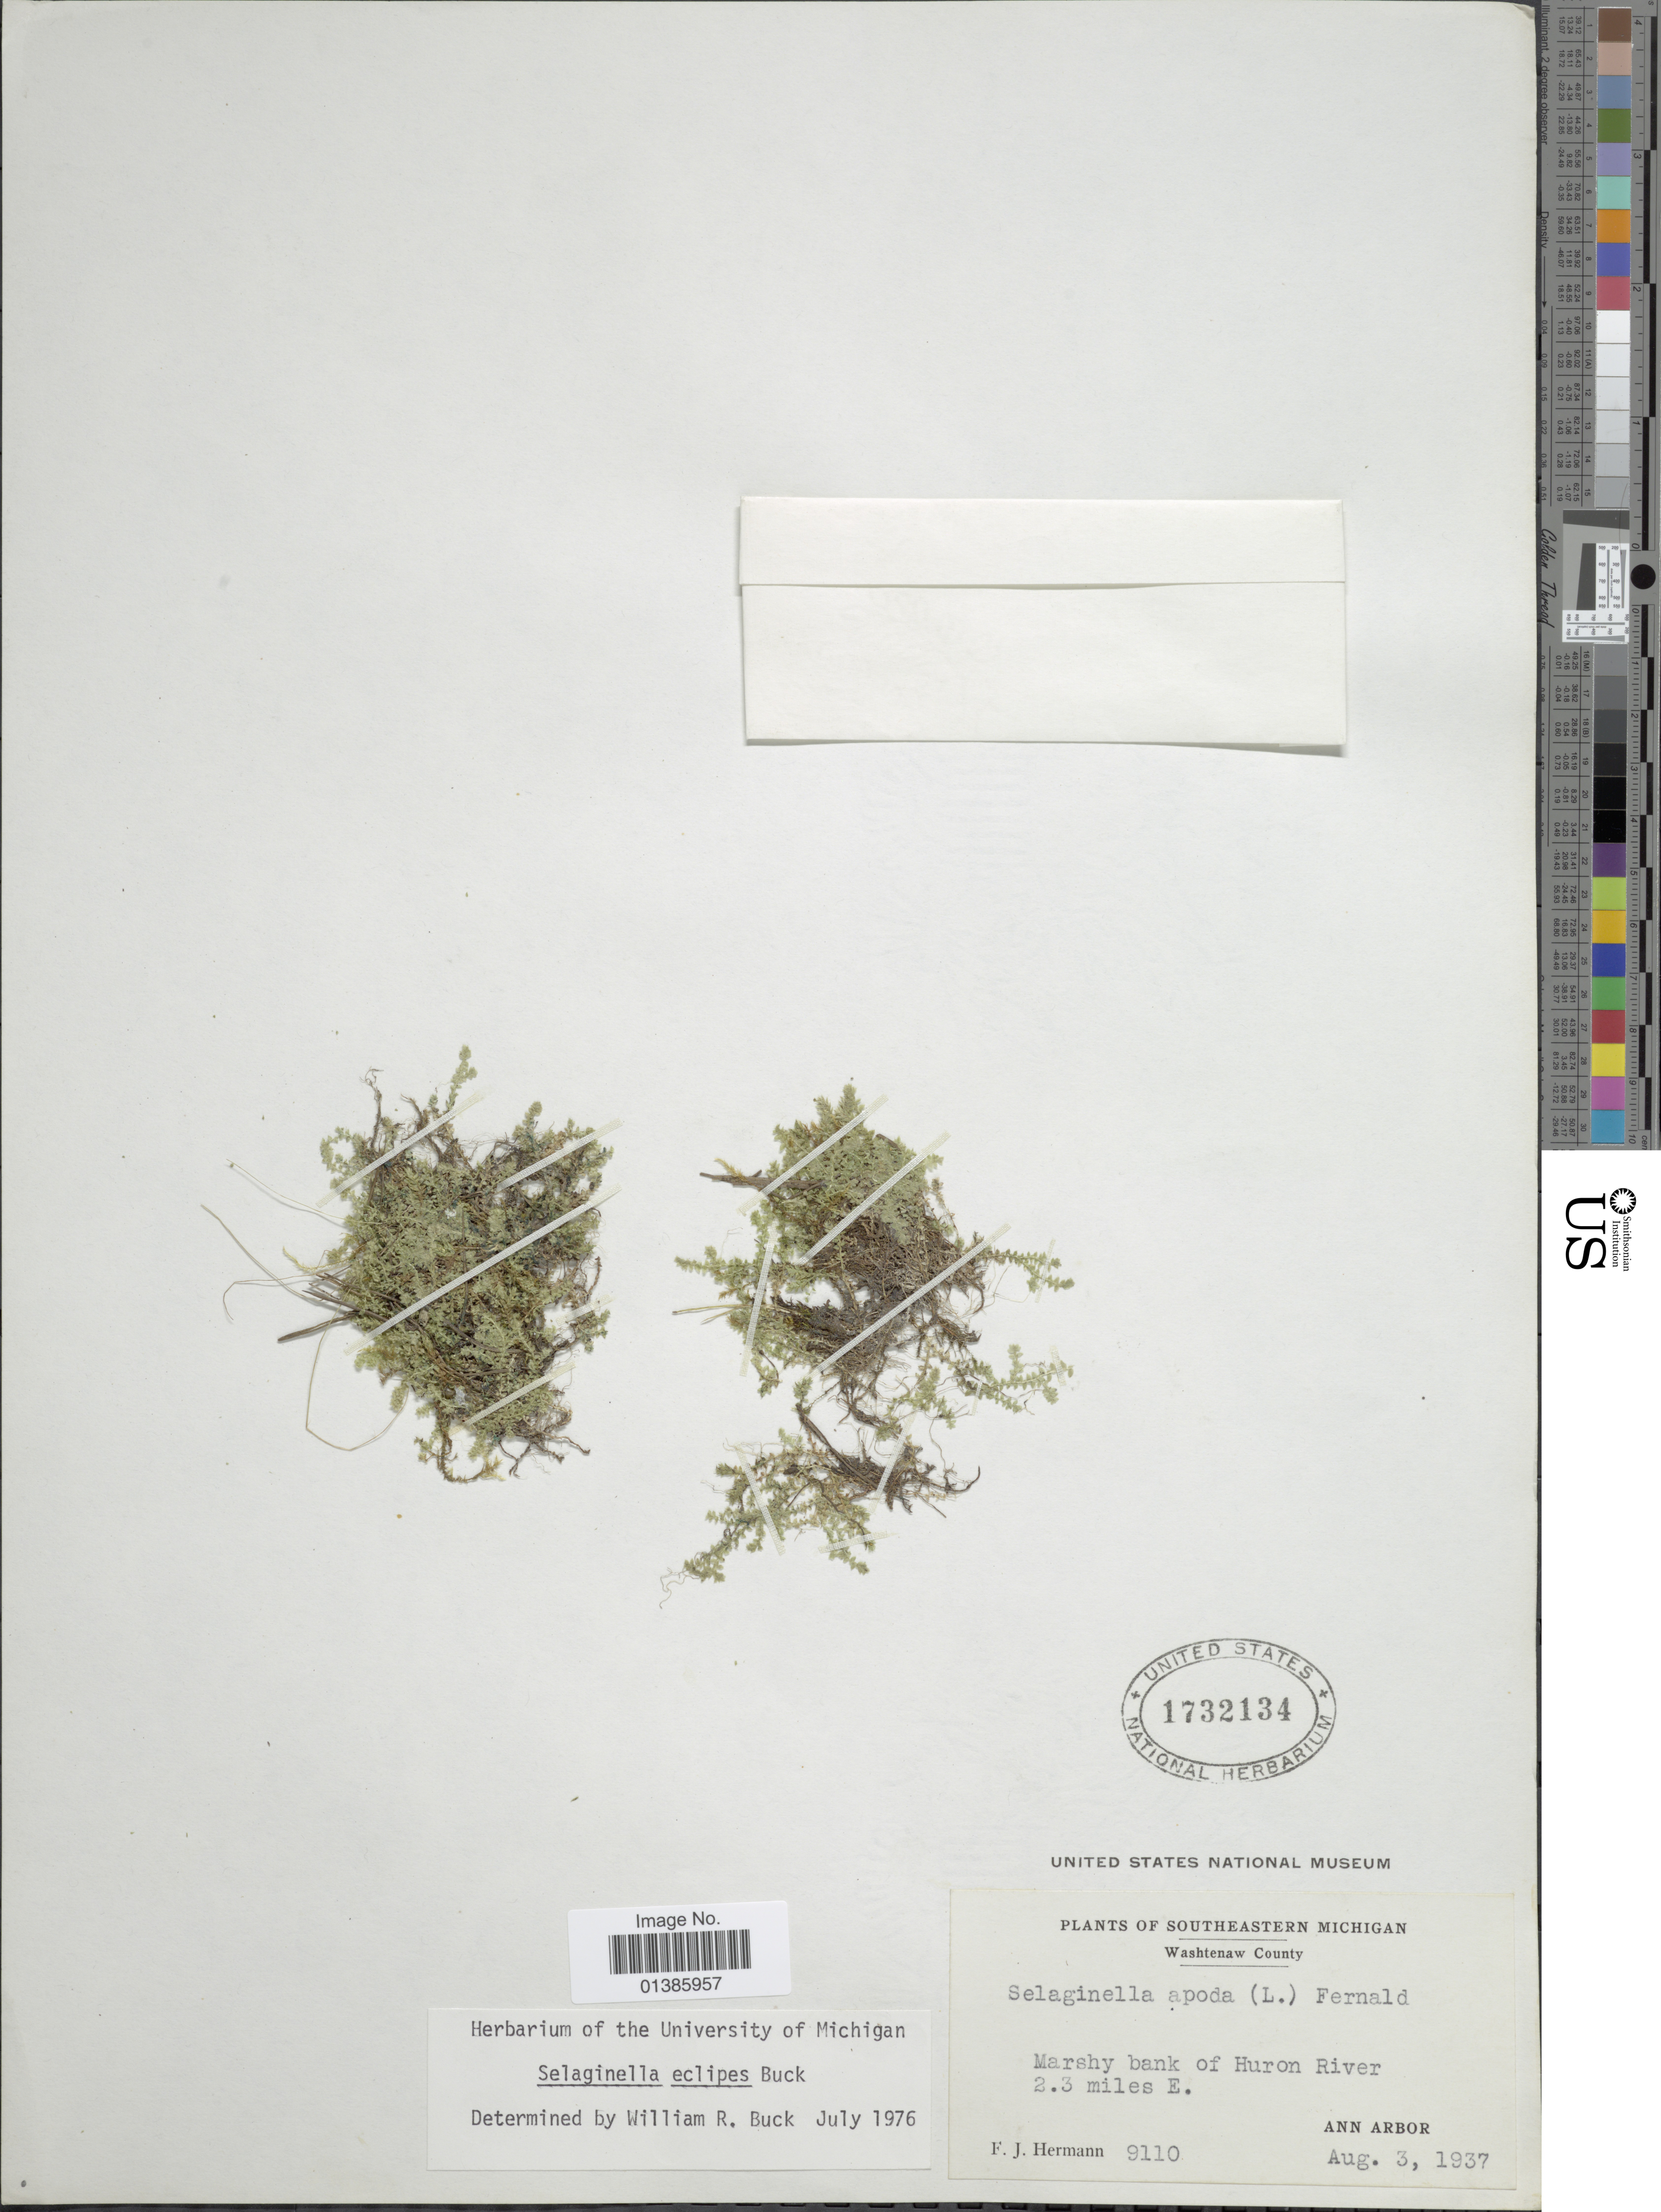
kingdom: Plantae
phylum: Tracheophyta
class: Lycopodiopsida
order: Selaginellales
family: Selaginellaceae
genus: Selaginella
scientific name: Selaginella eclipes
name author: W.R. Buck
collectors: F. J. Hermann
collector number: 9110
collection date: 1937-08-03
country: United States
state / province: Michigan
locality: Southeastern Michigan. Washtenaw County. Marshy bank of Huron River 2.3 miles E. Ann Arbor.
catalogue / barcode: US 1732134